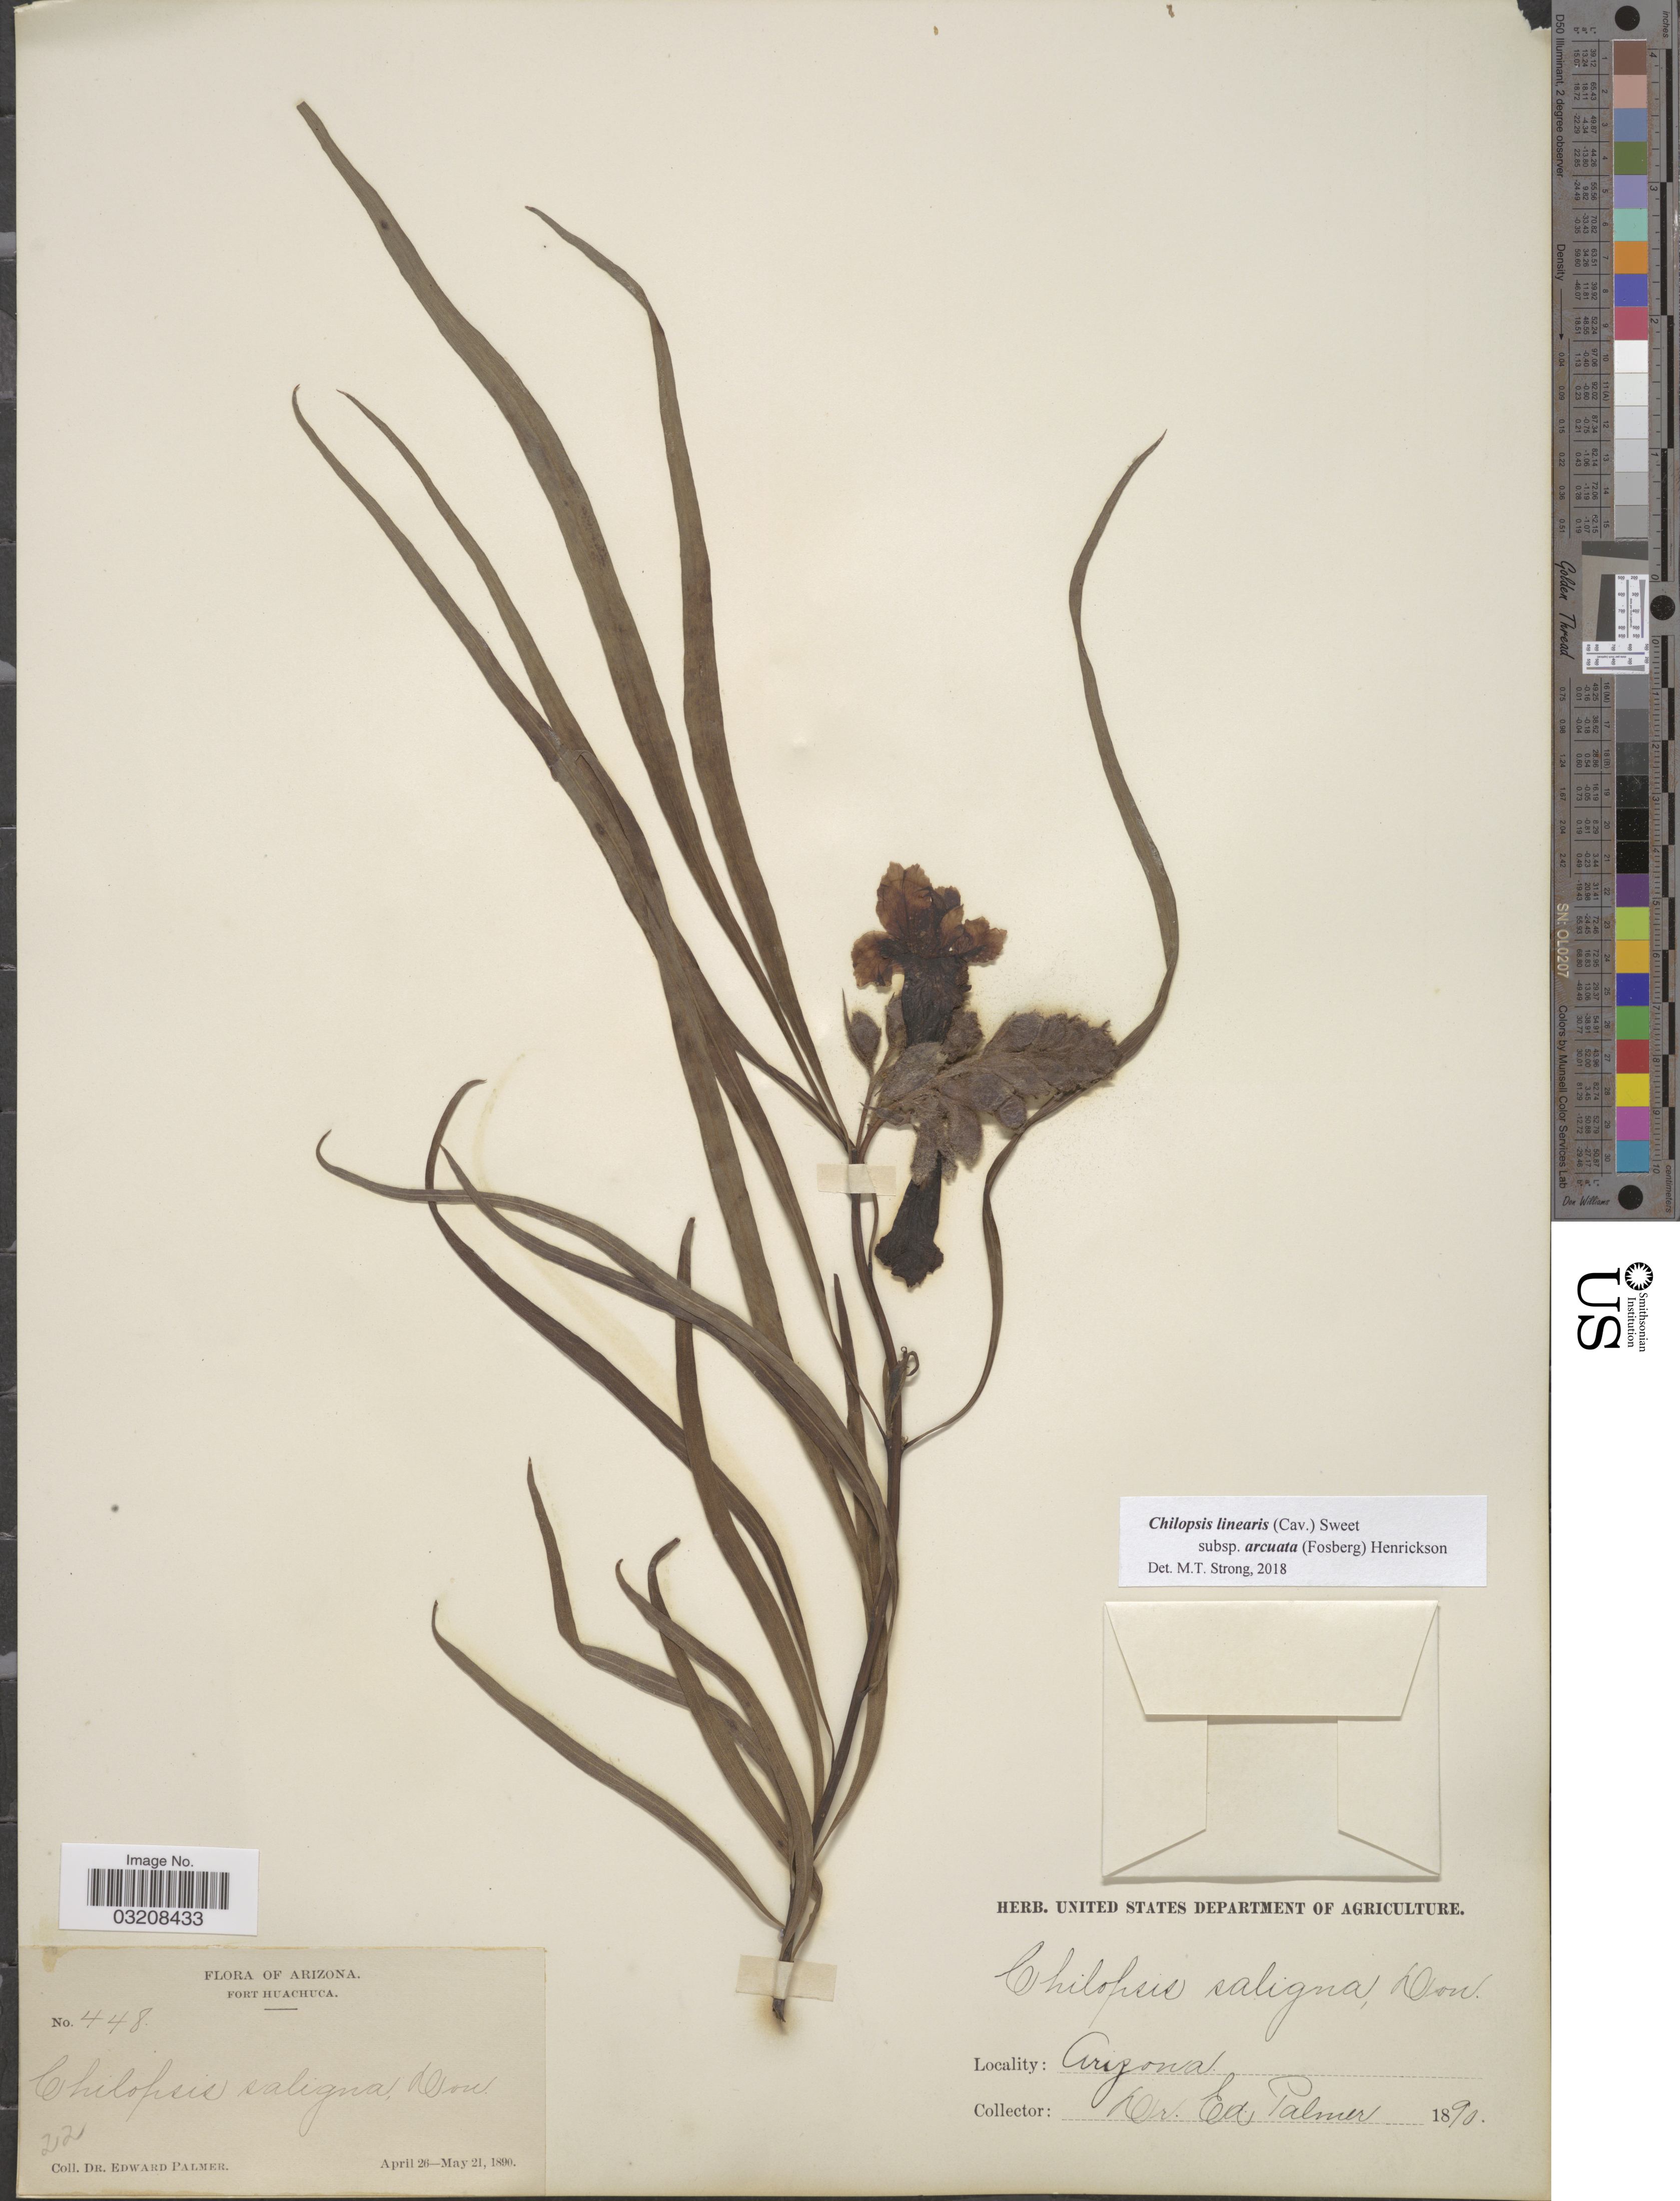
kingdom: Plantae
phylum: Tracheophyta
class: Magnoliopsida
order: Lamiales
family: Bignoniaceae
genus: Chilopsis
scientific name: Chilopsis linearis subsp. arcuata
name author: (Fosberg) Henrickson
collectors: E. Palmer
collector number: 448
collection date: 1890-04-26/1890-05-21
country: United States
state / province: Arizona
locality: Fort Huachuca.